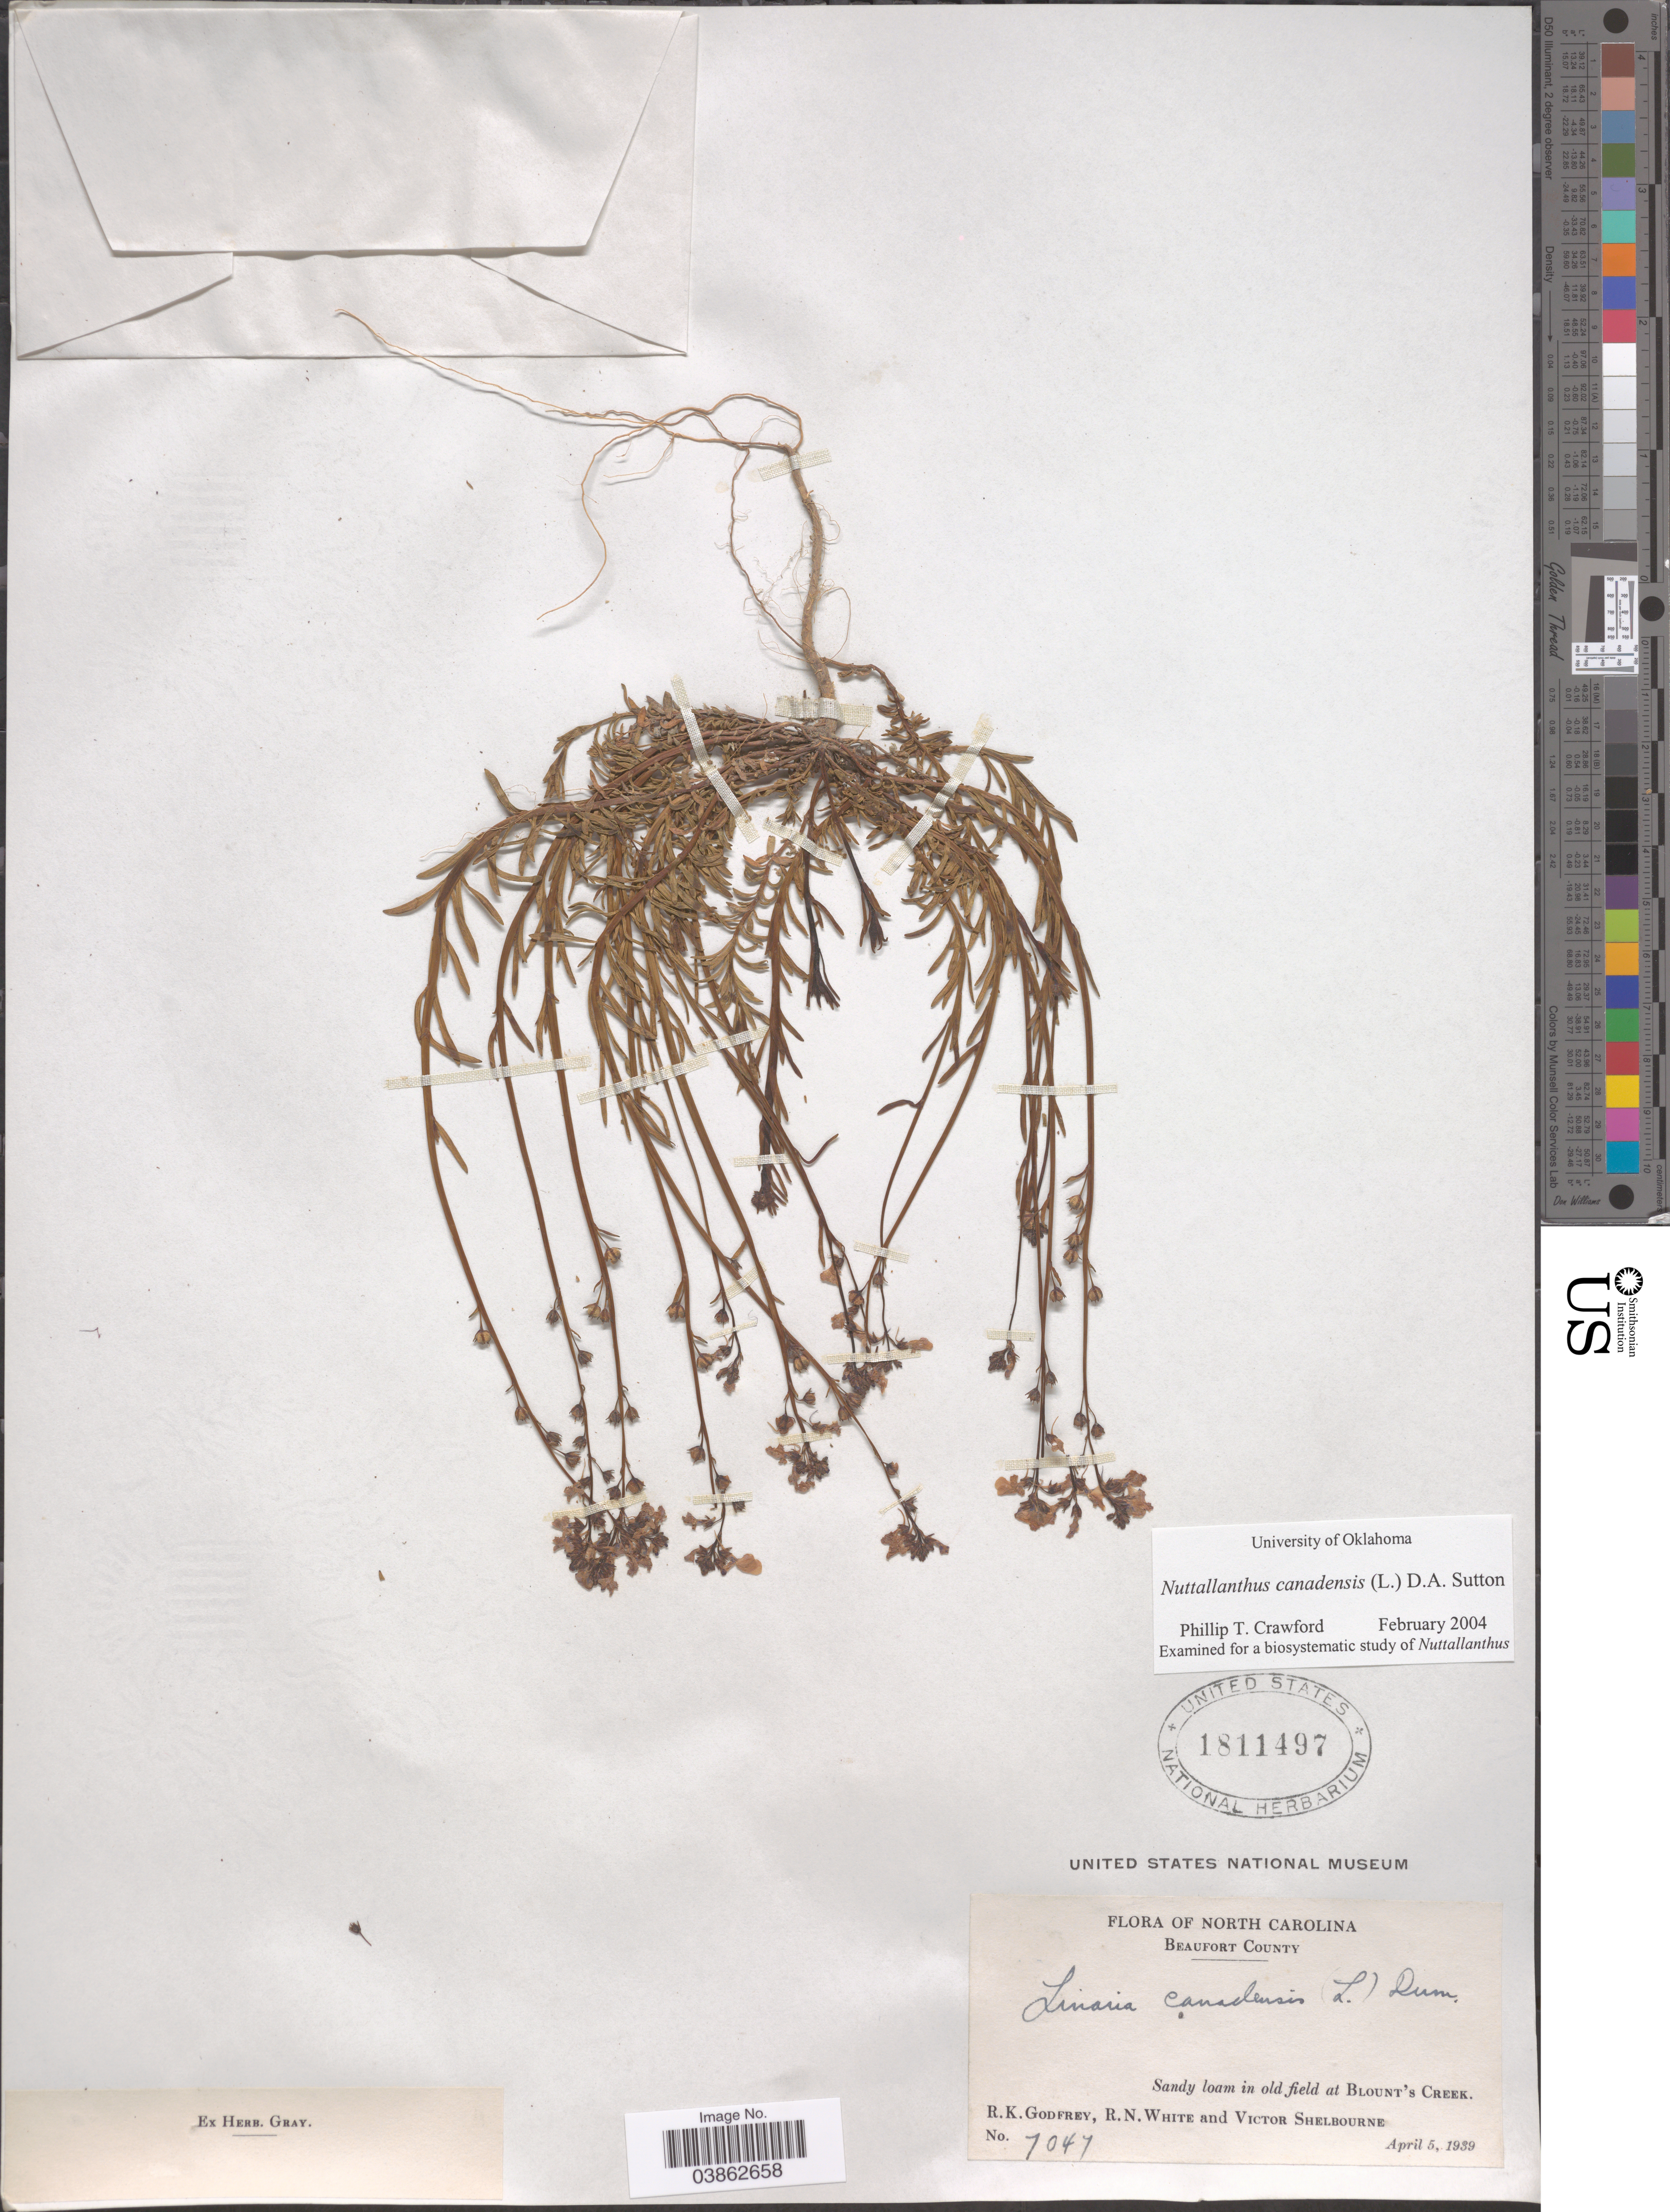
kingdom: Plantae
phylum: Tracheophyta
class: Magnoliopsida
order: Lamiales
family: Plantaginaceae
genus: Linaria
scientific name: Linaria canadensis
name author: (L.) Dum. Cours.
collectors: R. K. Godfrey, R. N. White & V. Shelbourne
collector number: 7047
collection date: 1939-04-05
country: United States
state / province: North Carolina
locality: Beaufort County. Sandy loam in old field at Blount's Creek.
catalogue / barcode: US 1811497